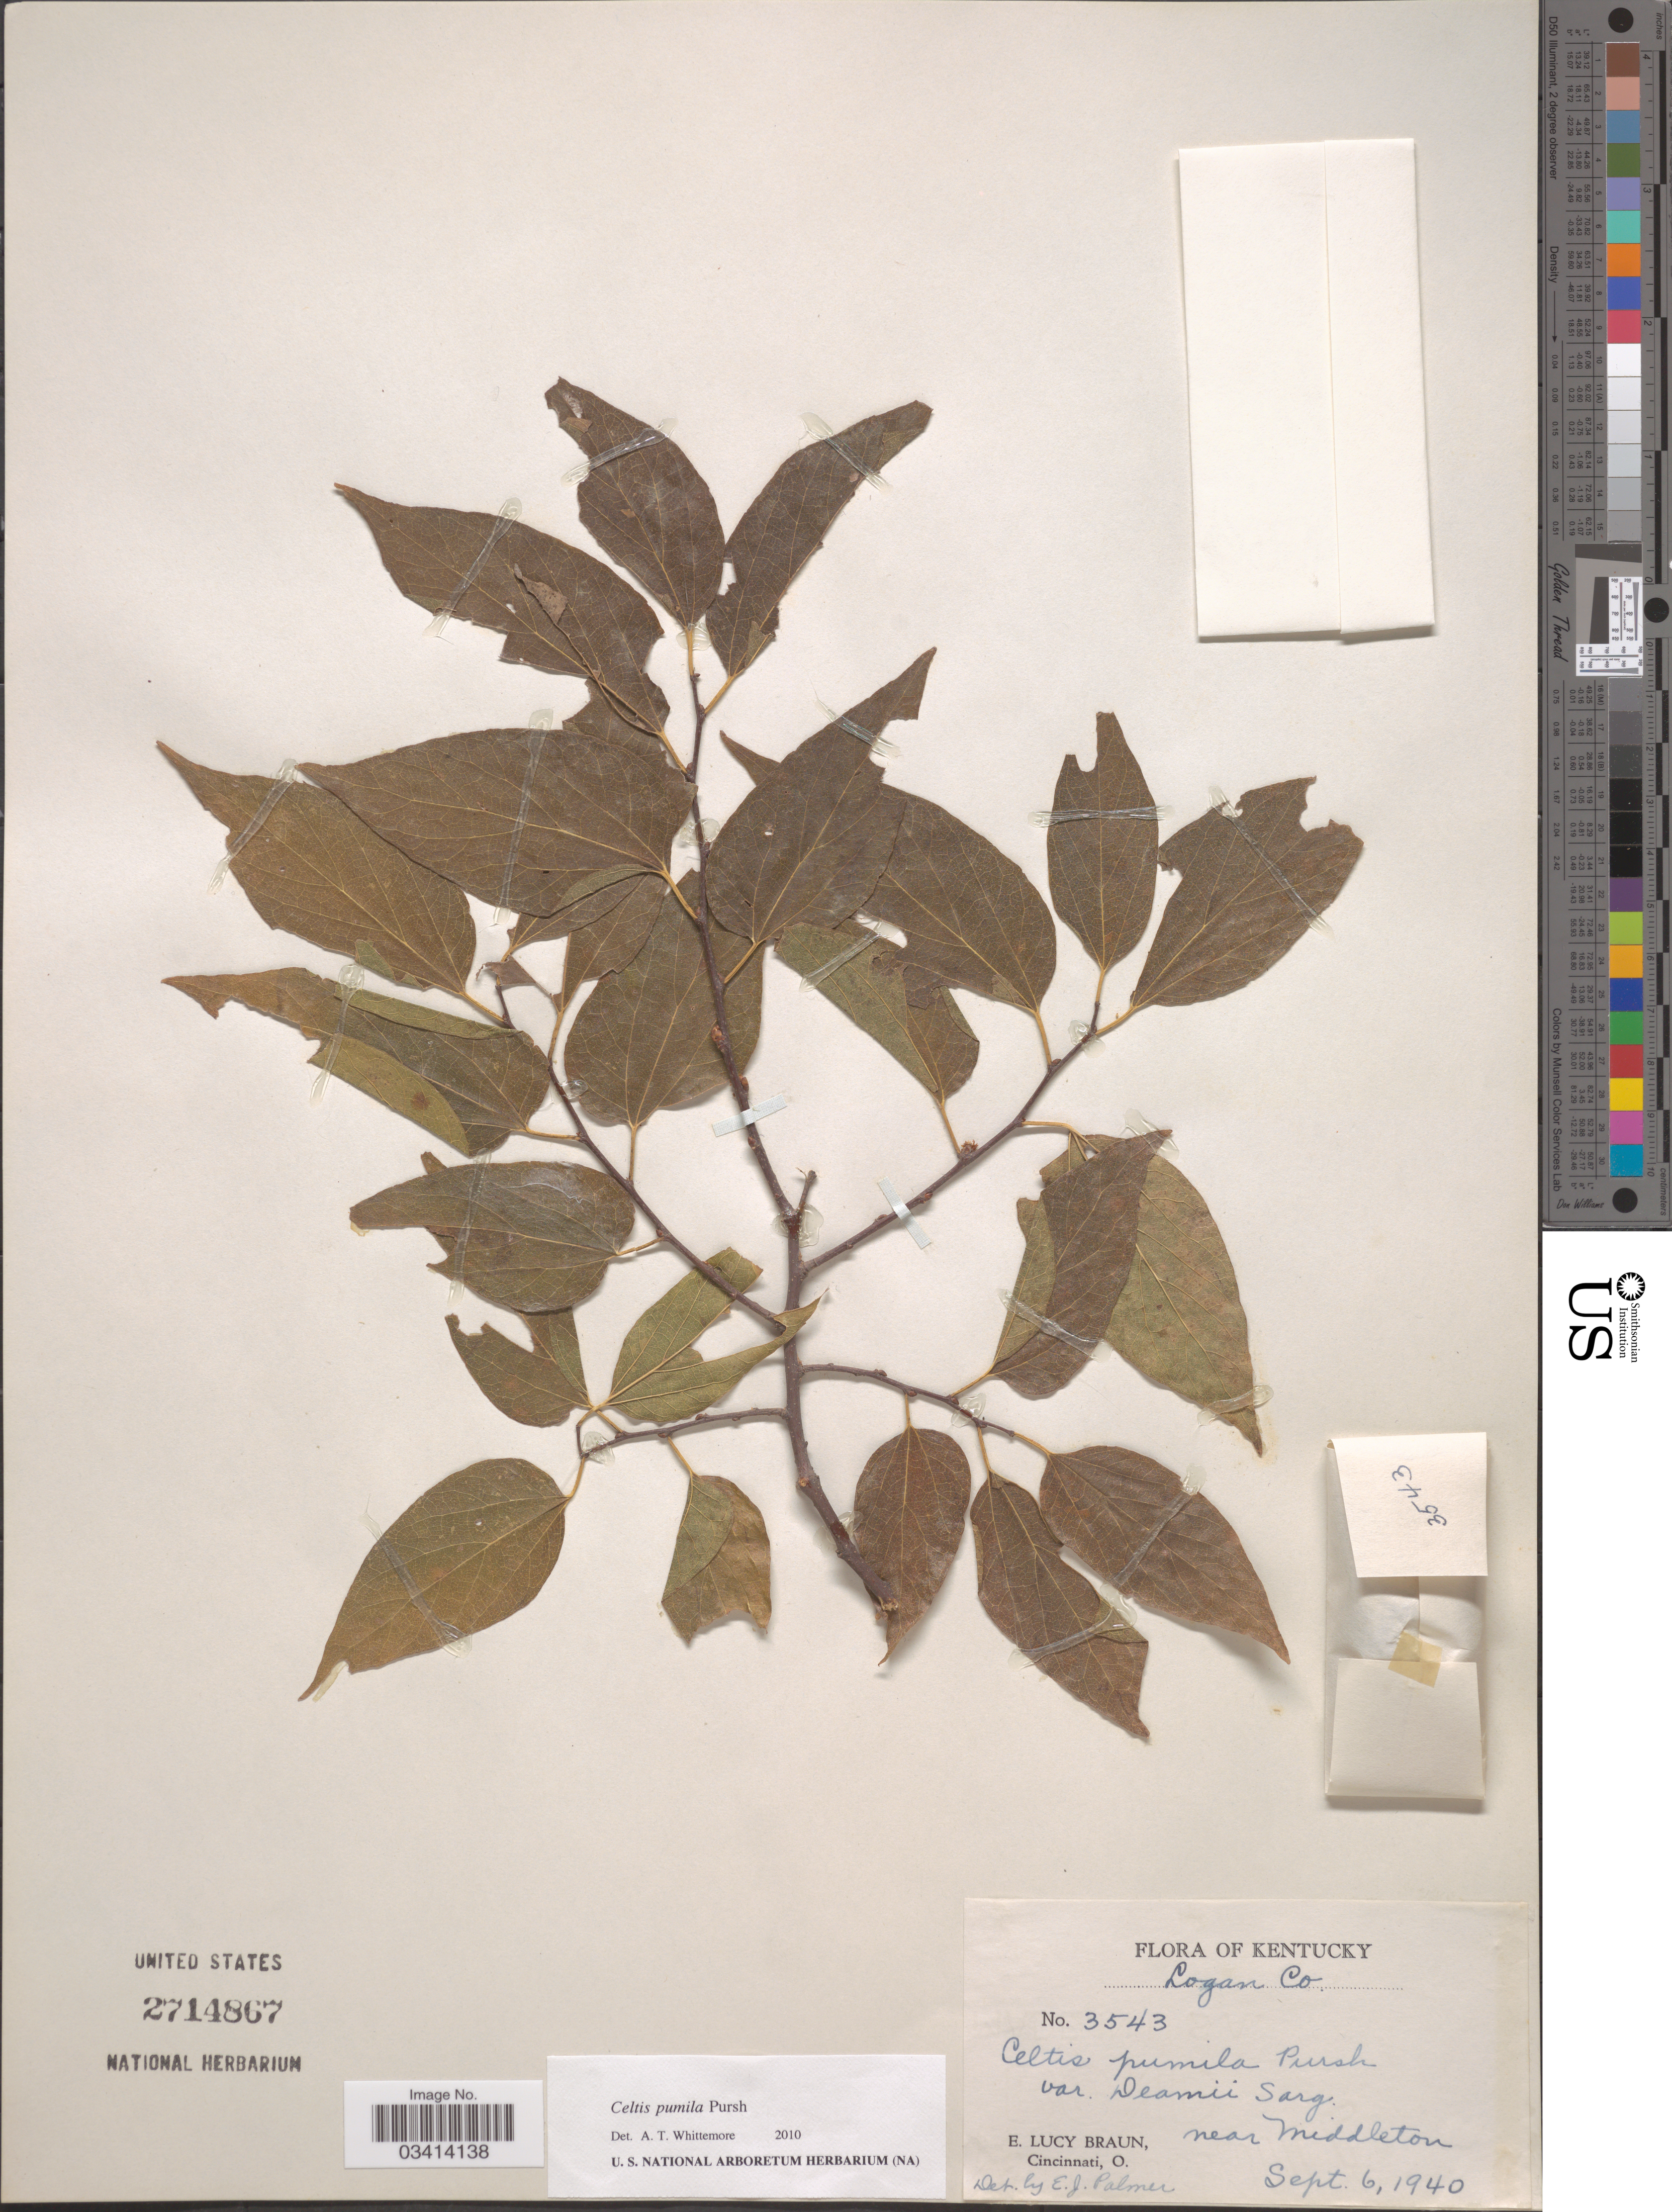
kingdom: Plantae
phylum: Tracheophyta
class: Magnoliopsida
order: Rosales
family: Cannabaceae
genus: Celtis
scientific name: Celtis pumila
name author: Pursh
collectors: E. L. Braun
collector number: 3543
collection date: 1940-09-06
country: United States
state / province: Kentucky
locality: Logan Co. Near Middleton.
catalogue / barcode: US 2714867